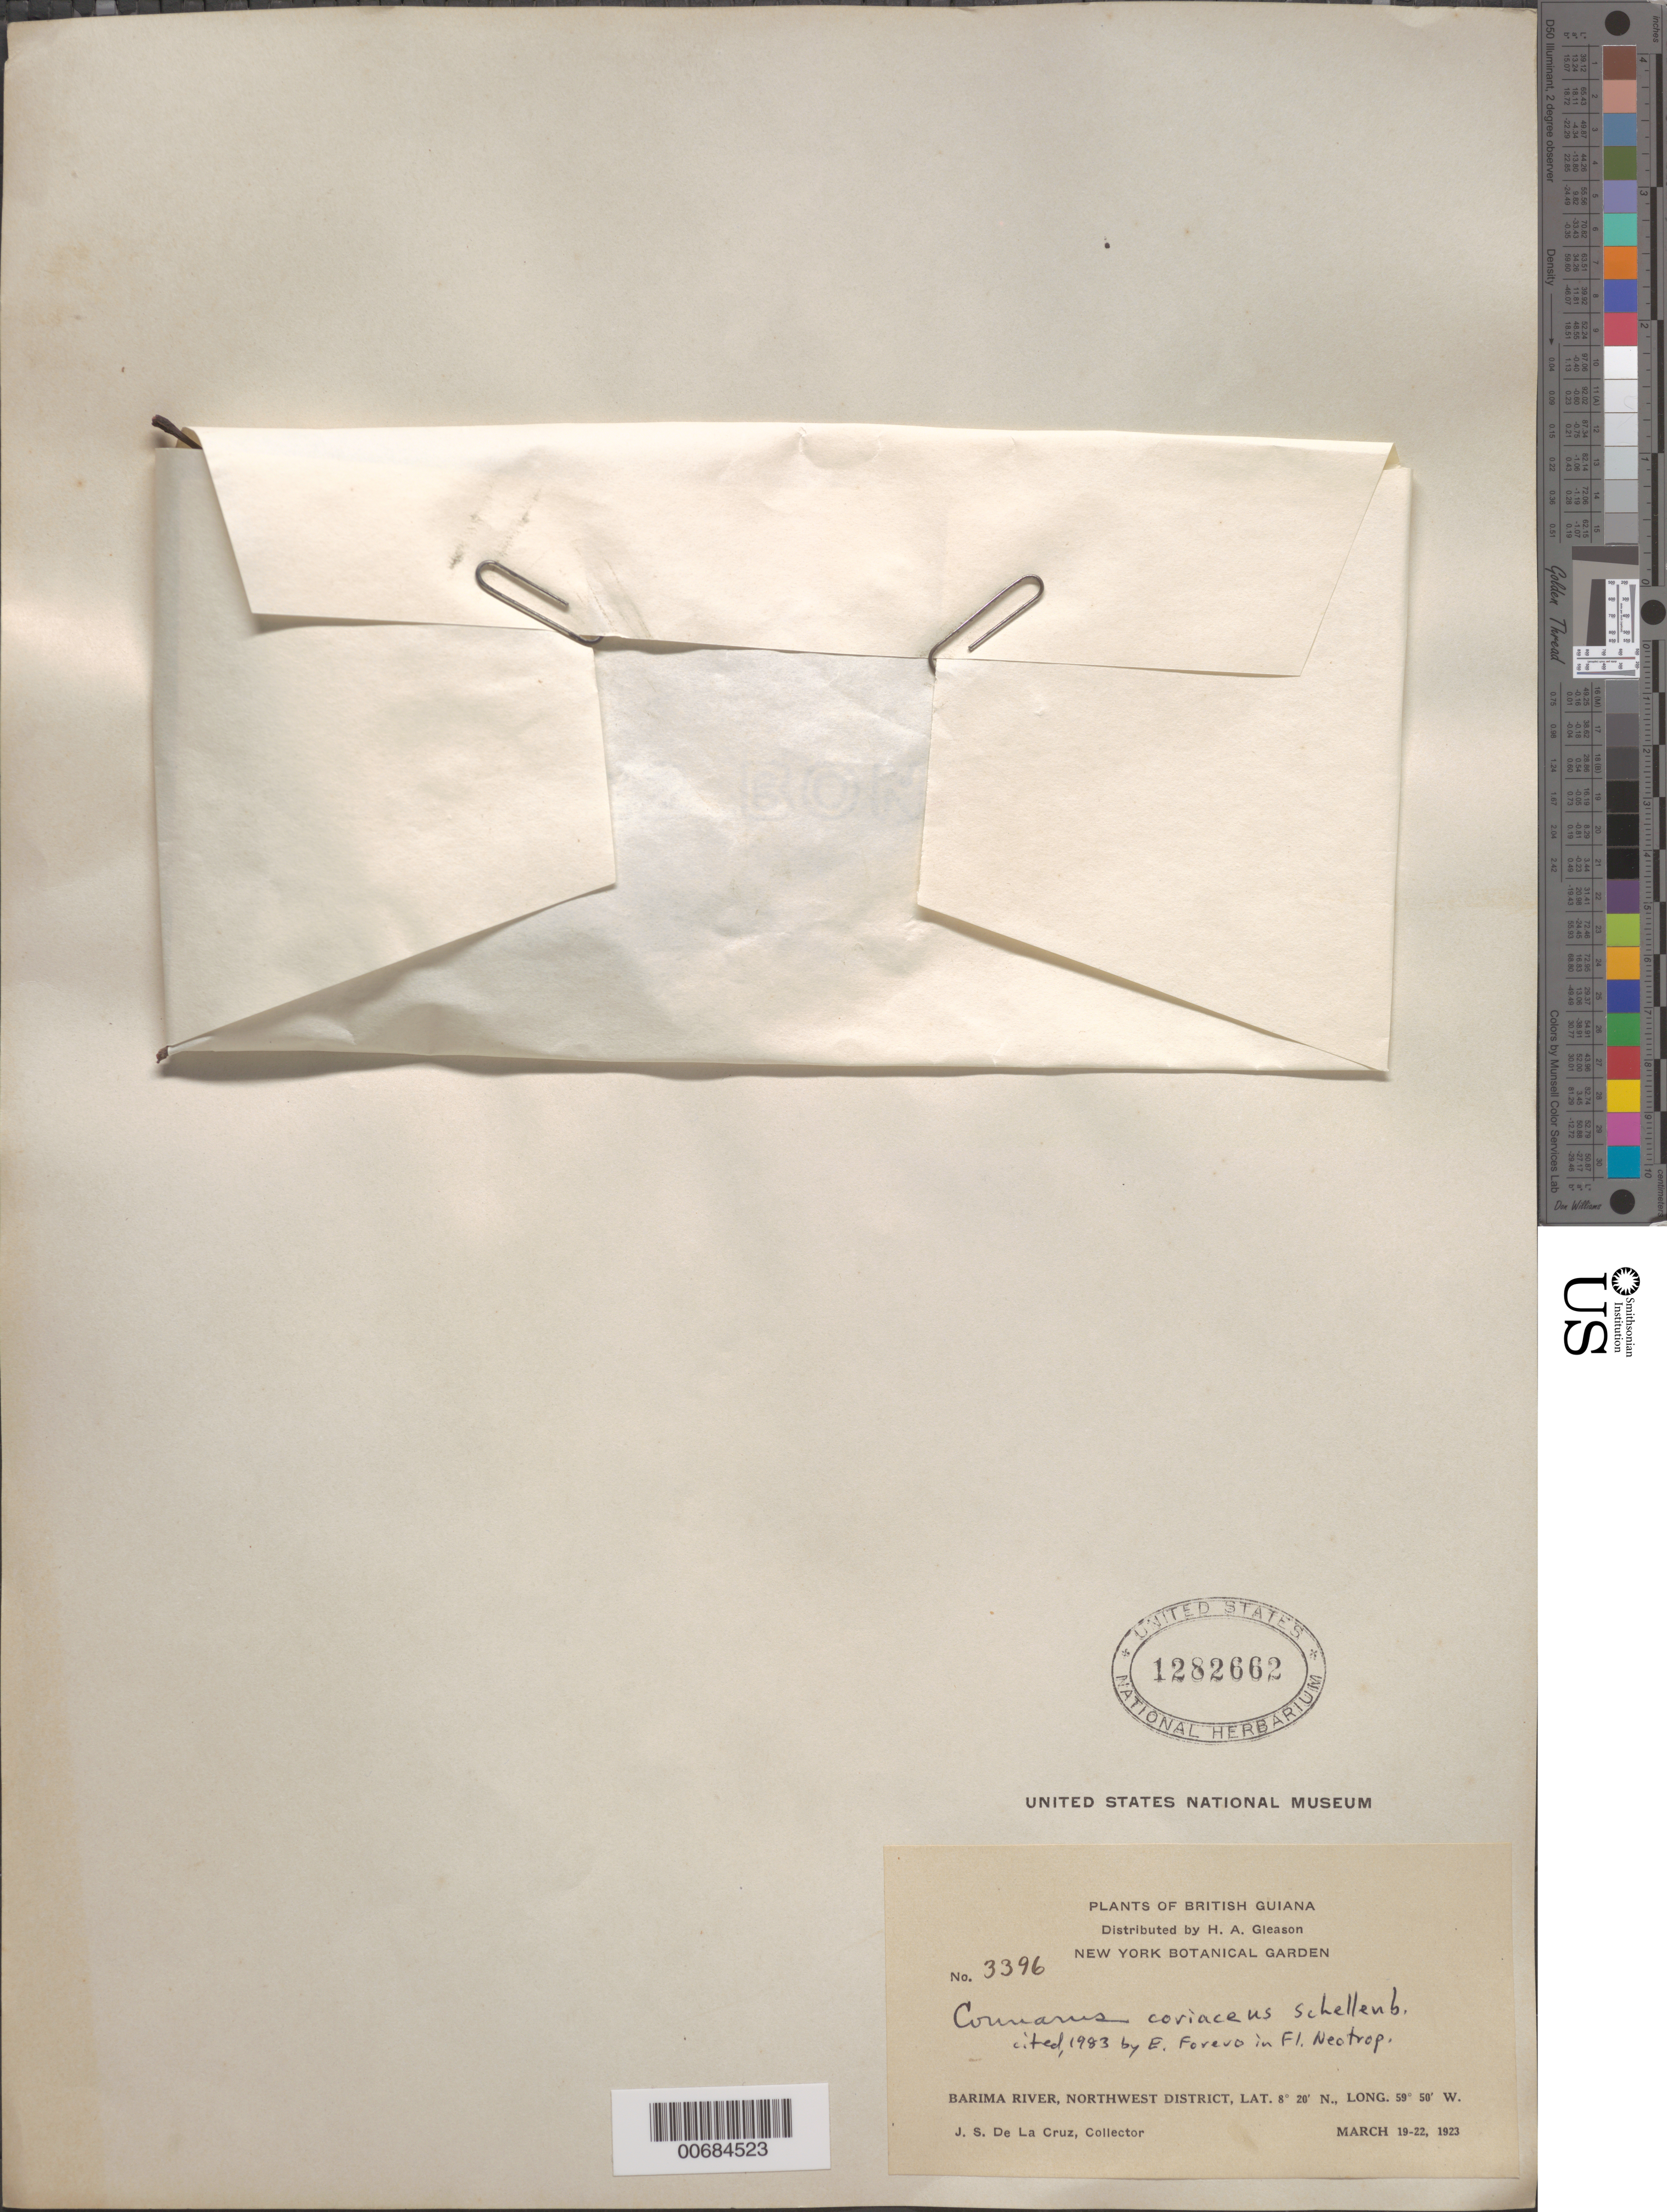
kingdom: Plantae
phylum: Tracheophyta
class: Magnoliopsida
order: Oxalidales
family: Connaraceae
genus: Connarus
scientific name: Connarus coriaceus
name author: G. Schellenb.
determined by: Forero, E.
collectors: J. S. de la Cruz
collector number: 3396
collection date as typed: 19-Mar-23 to 22-Mar-23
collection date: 1923-03-19/1923-03-22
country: Guyana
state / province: Barima-Waini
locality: Barima R., NW District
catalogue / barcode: US 1282662